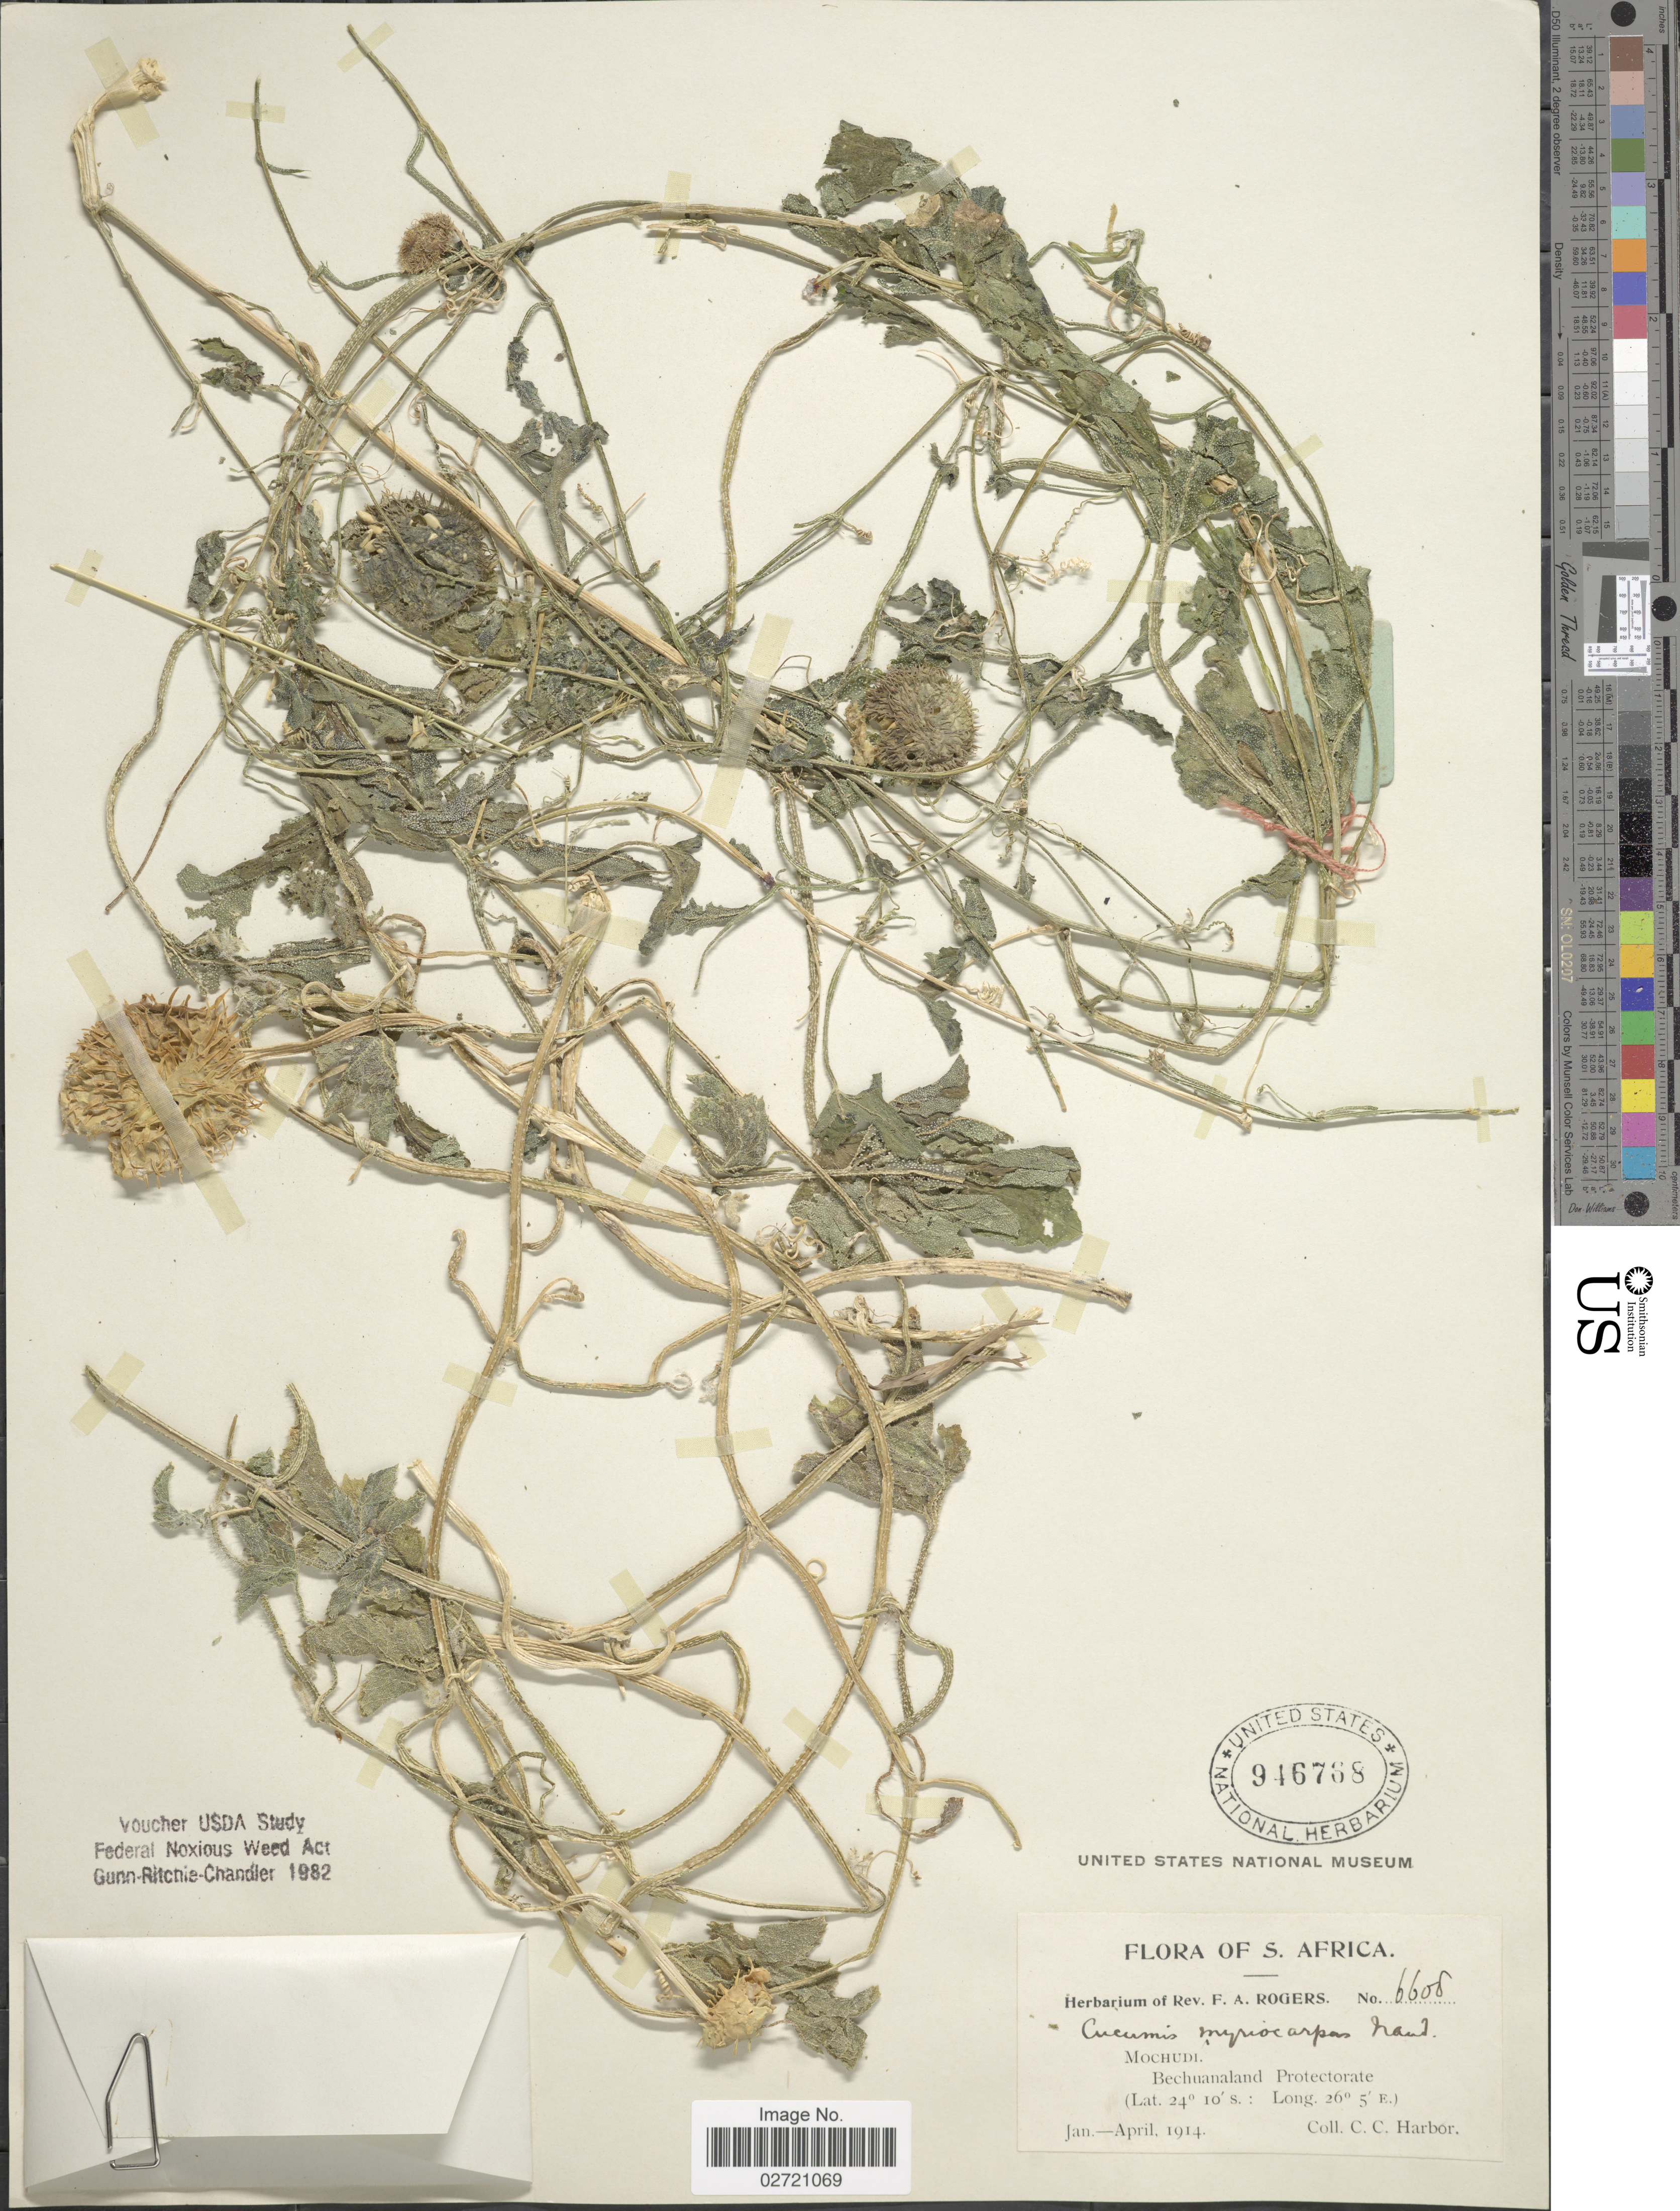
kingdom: Plantae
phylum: Tracheophyta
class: Magnoliopsida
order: Cucurbitales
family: Cucurbitaceae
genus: Cucumis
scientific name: Cucumis myriocarpus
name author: Naudin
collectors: C. Harbor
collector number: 6608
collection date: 1914-01/1914-04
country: Botswana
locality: S. Africa. Mochudi. Bechuanaland Protectorate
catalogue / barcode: US 946738